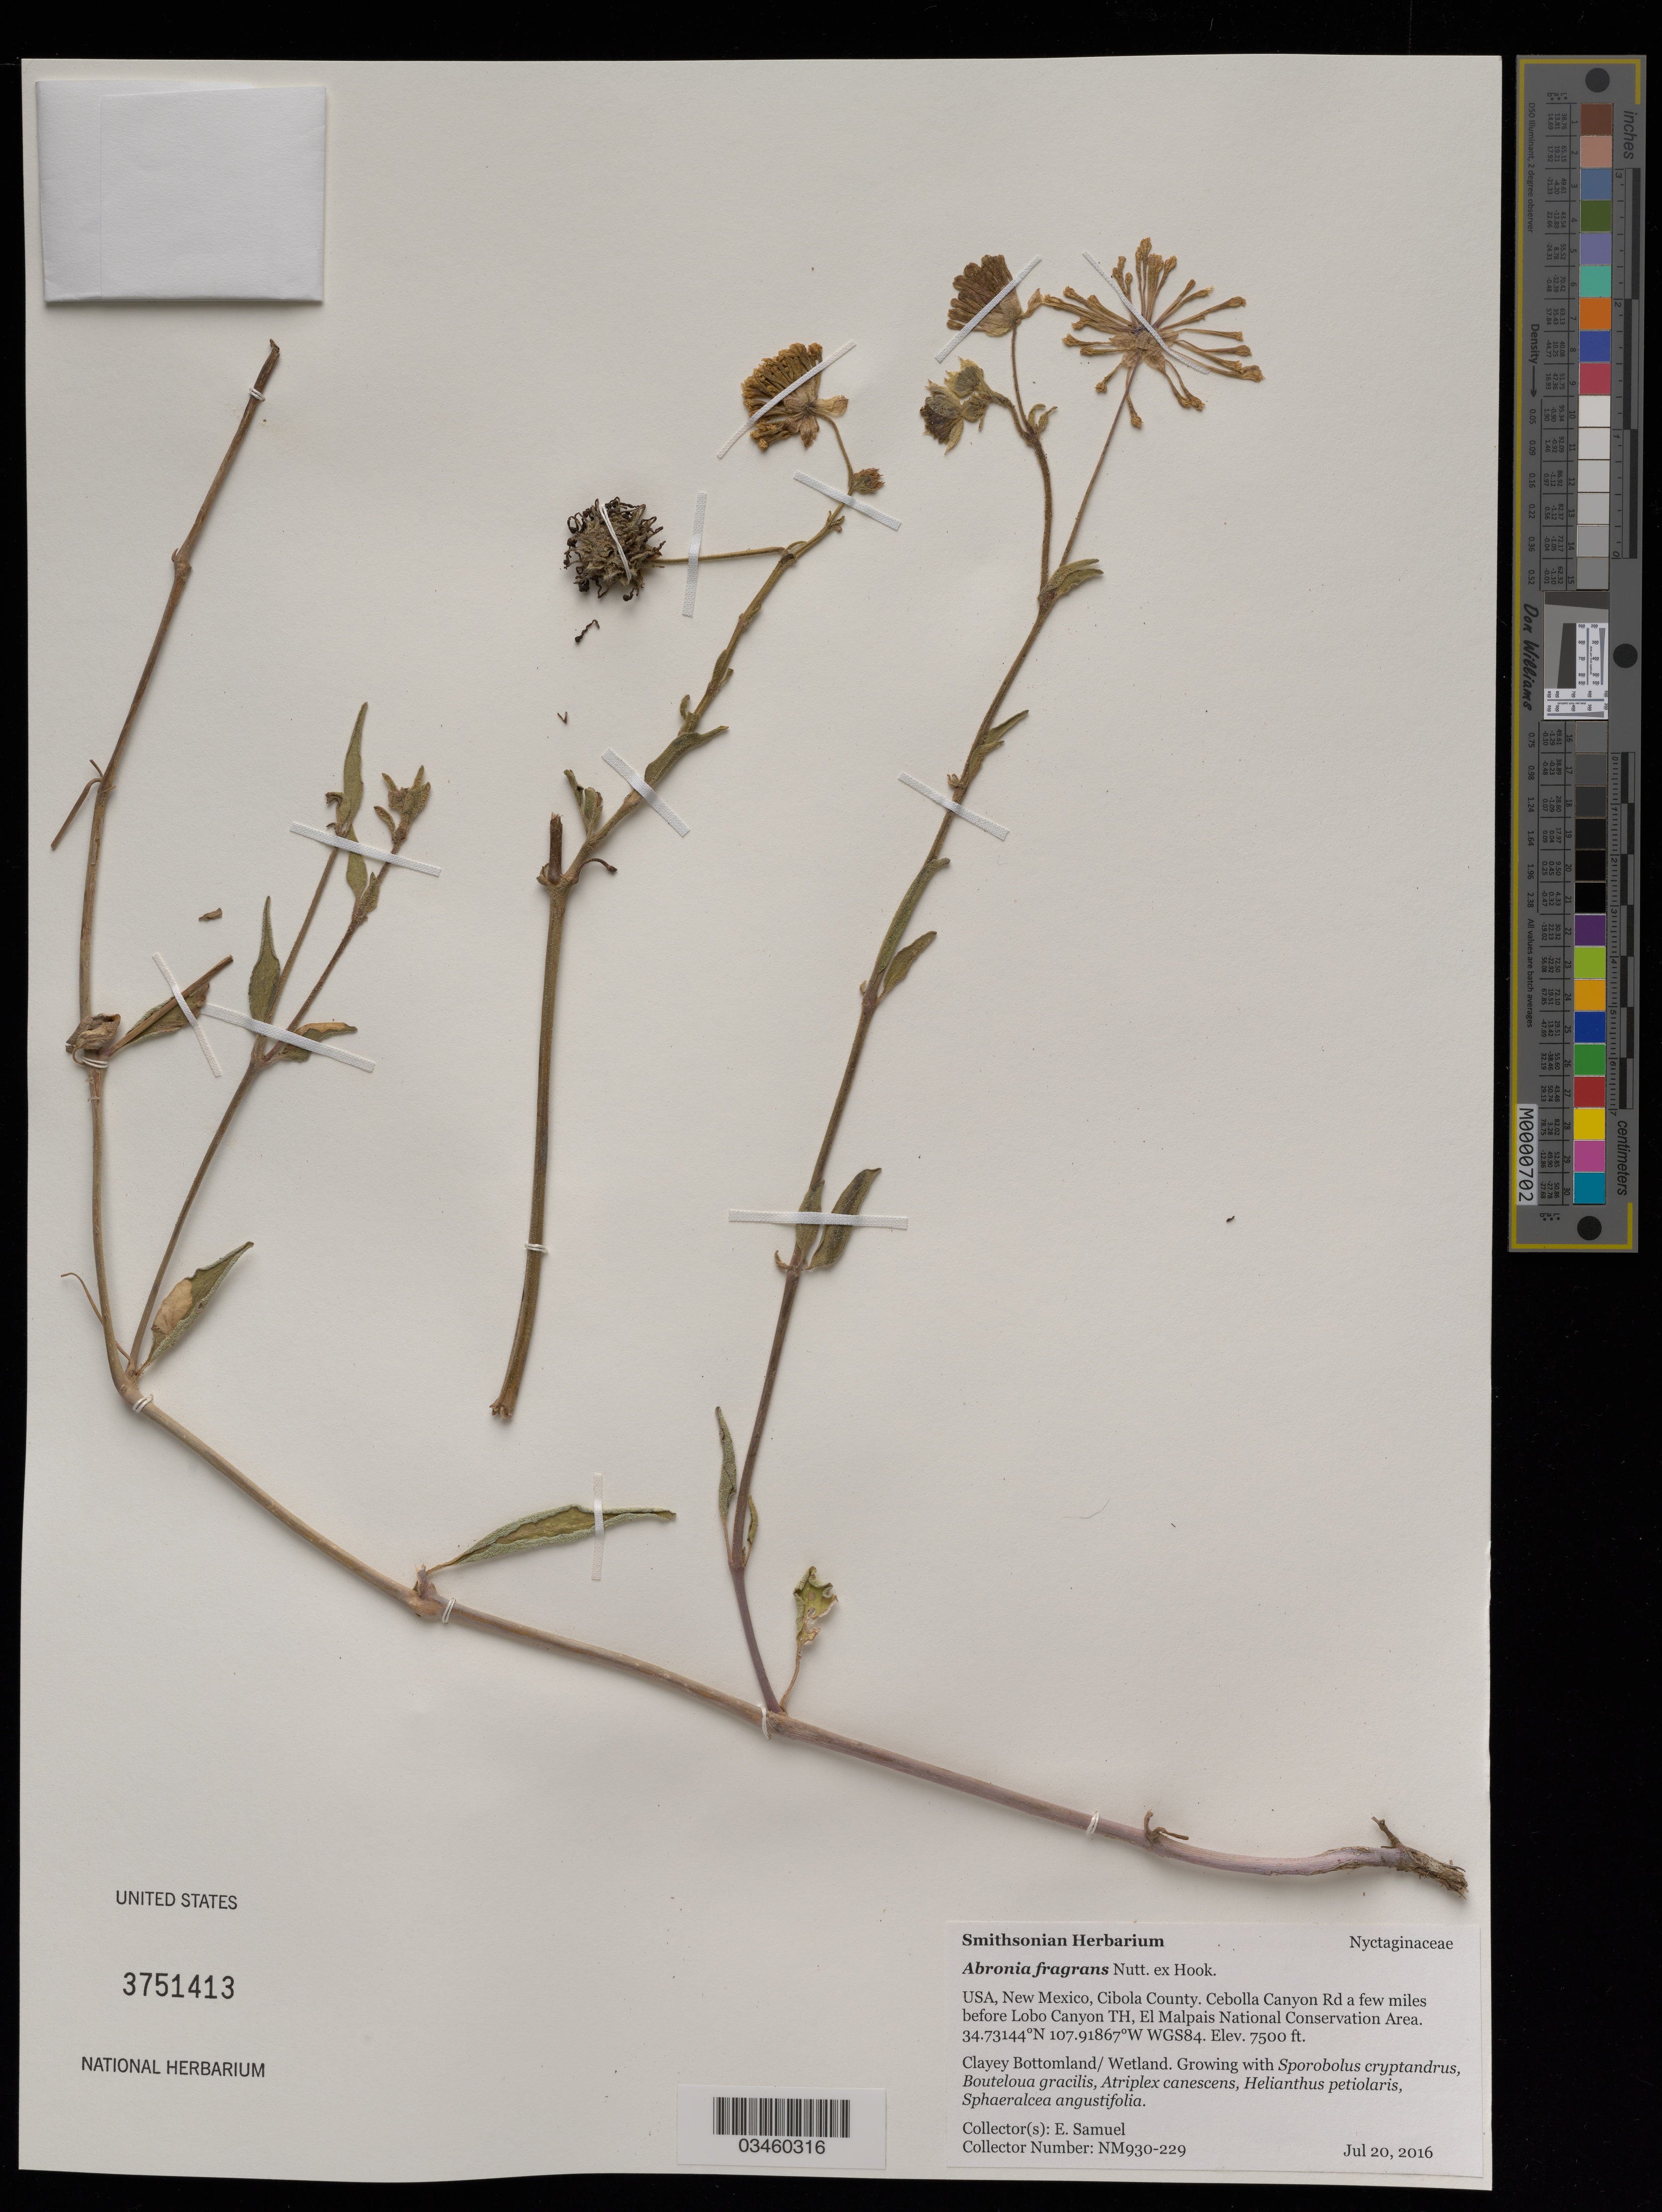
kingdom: Plantae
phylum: Tracheophyta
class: Magnoliopsida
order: Caryophyllales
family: Nyctaginaceae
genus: Abronia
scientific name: Abronia fragrans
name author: Nutt. ex Hook.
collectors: E. Samuel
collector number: NM930-229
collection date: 2016-07-20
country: United States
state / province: New Mexico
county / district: Cibola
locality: Cebolla Canyon Rd a few miles before Lobo Canyon TH, El Malpais National Conservation Area.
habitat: Clayey Bottomland/Wetland. With Bouteloua gracilis, Atriplex canescens, Helianthus petiolaris, ect.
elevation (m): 2286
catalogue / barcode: US 3751413